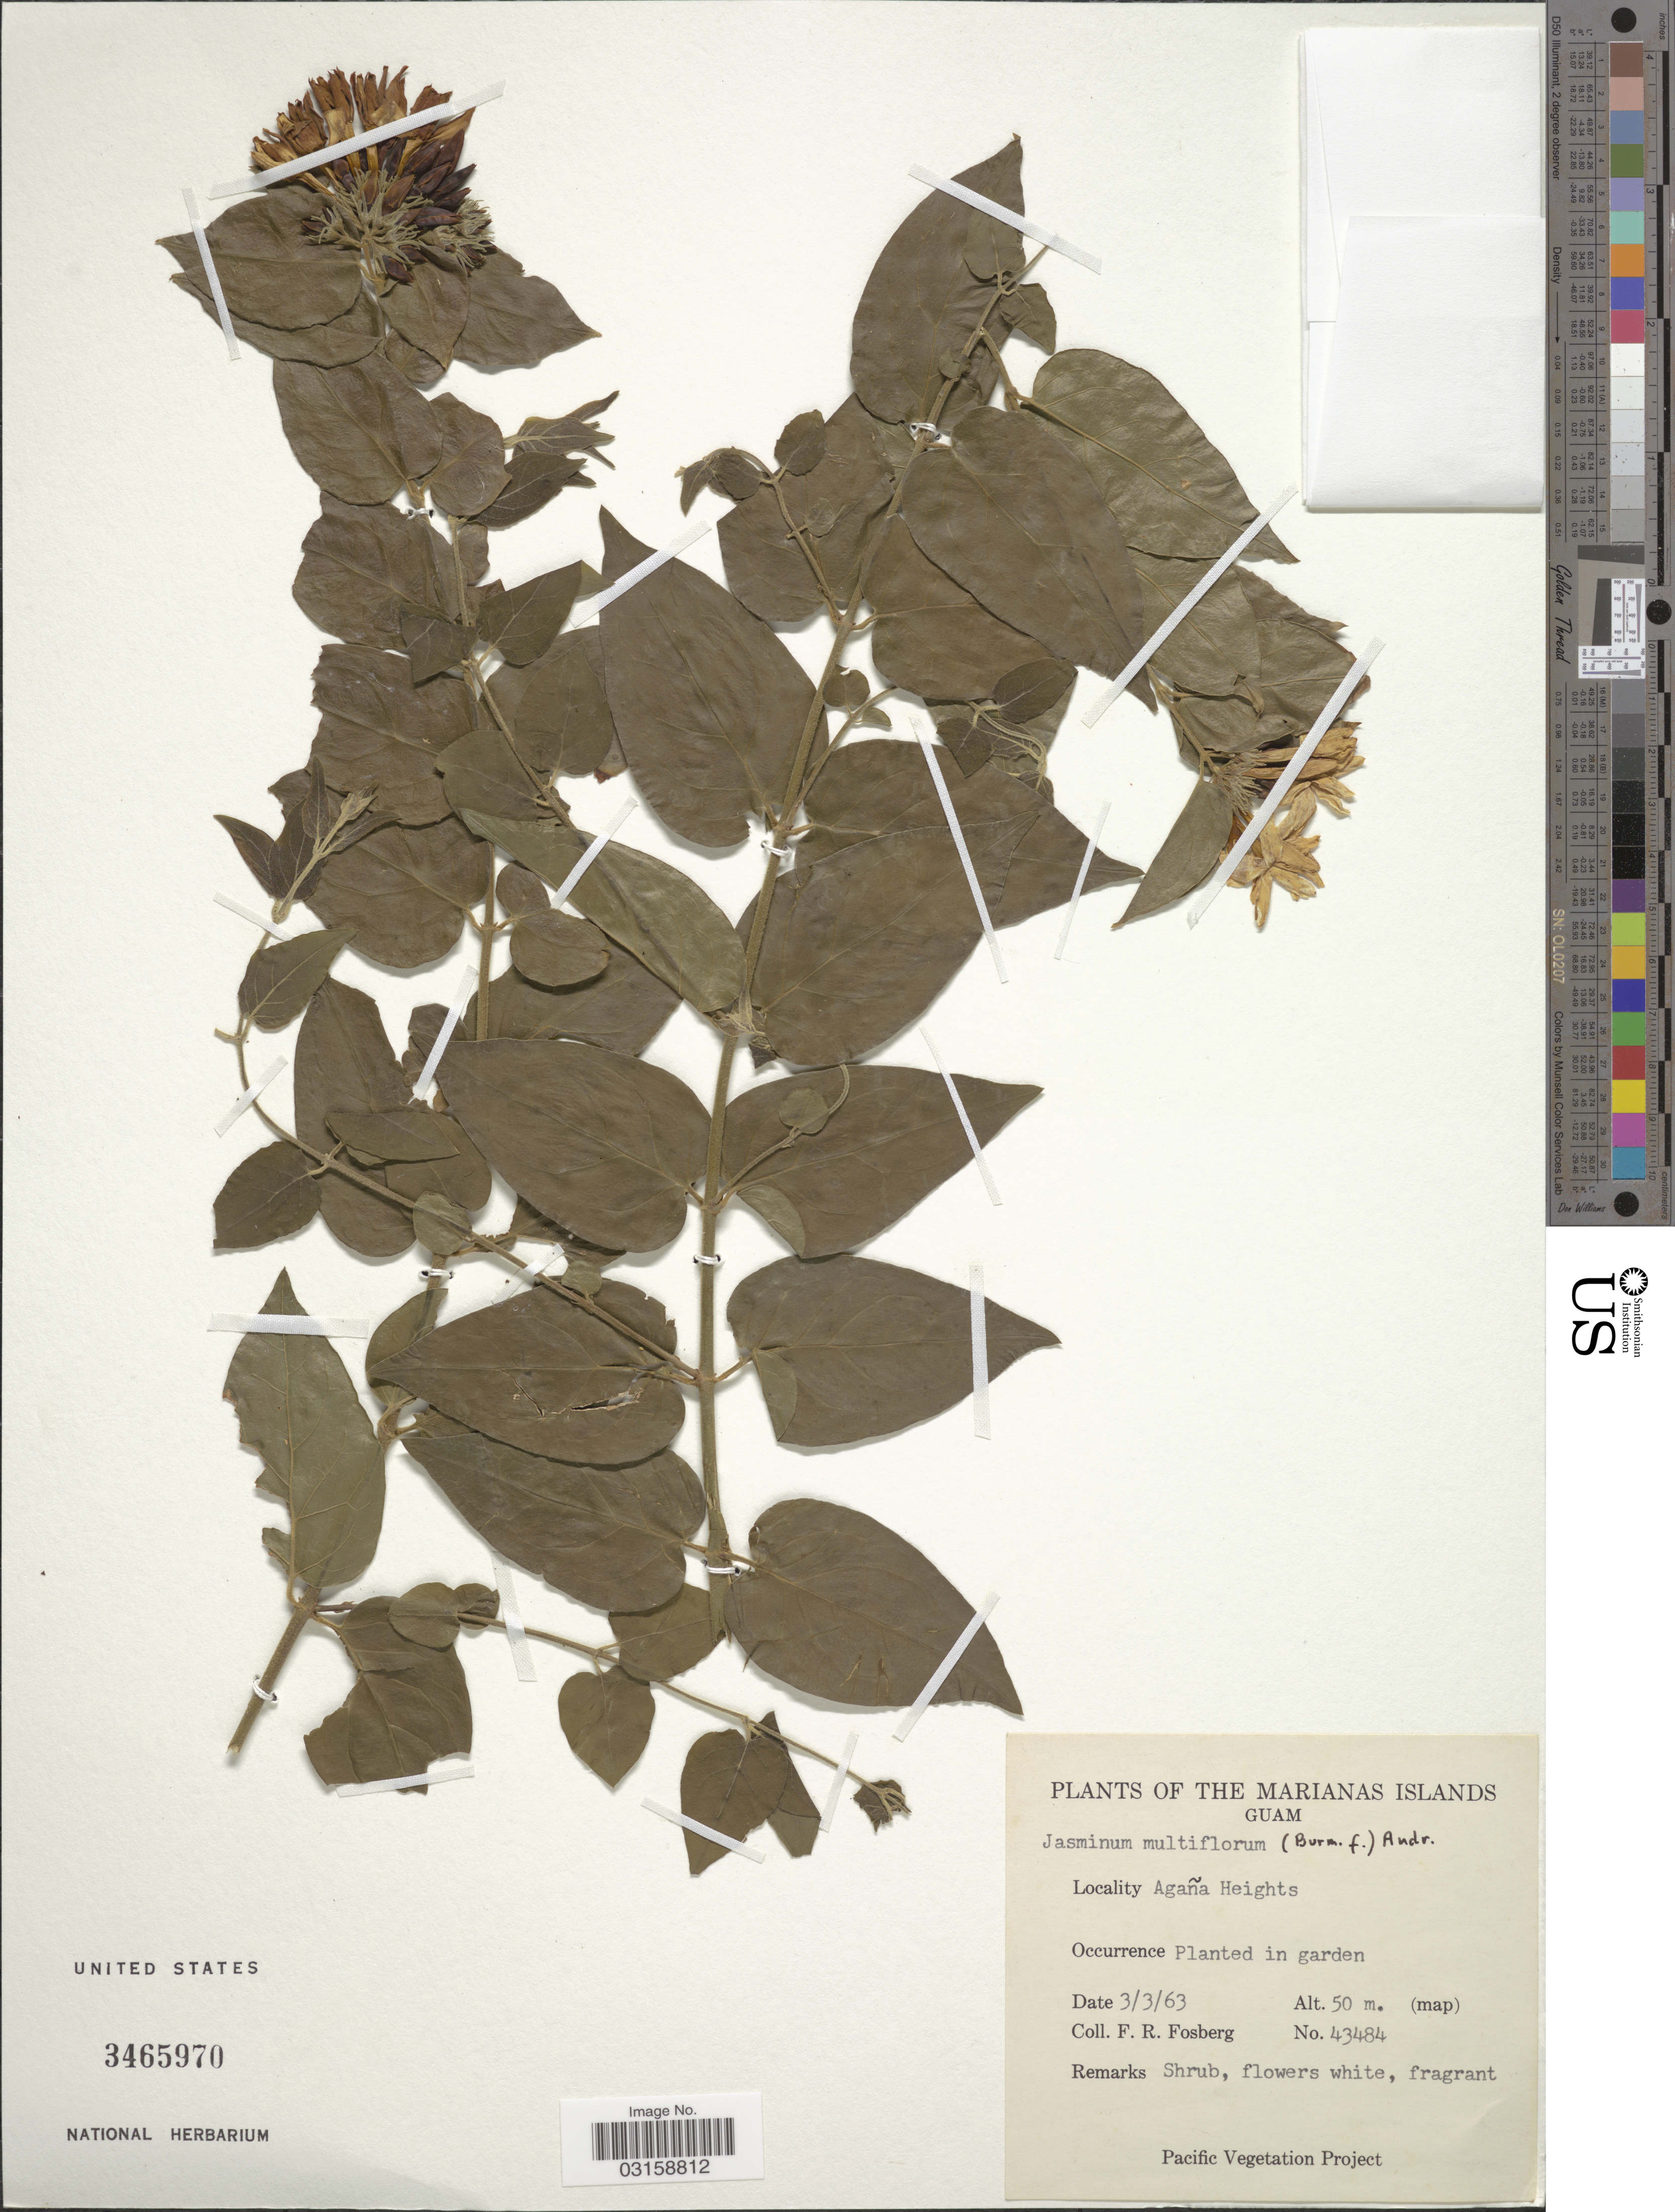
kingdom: Plantae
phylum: Tracheophyta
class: Magnoliopsida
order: Lamiales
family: Oleaceae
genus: Jasminum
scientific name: Jasminum multiflorum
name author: (Burm. f.) Andrews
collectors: F. R. Fosberg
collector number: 43484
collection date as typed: Transcribed d/m/y: 3/3/63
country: Guam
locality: Mariana Islands. Agaña Heights.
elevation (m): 50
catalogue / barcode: US 3465970